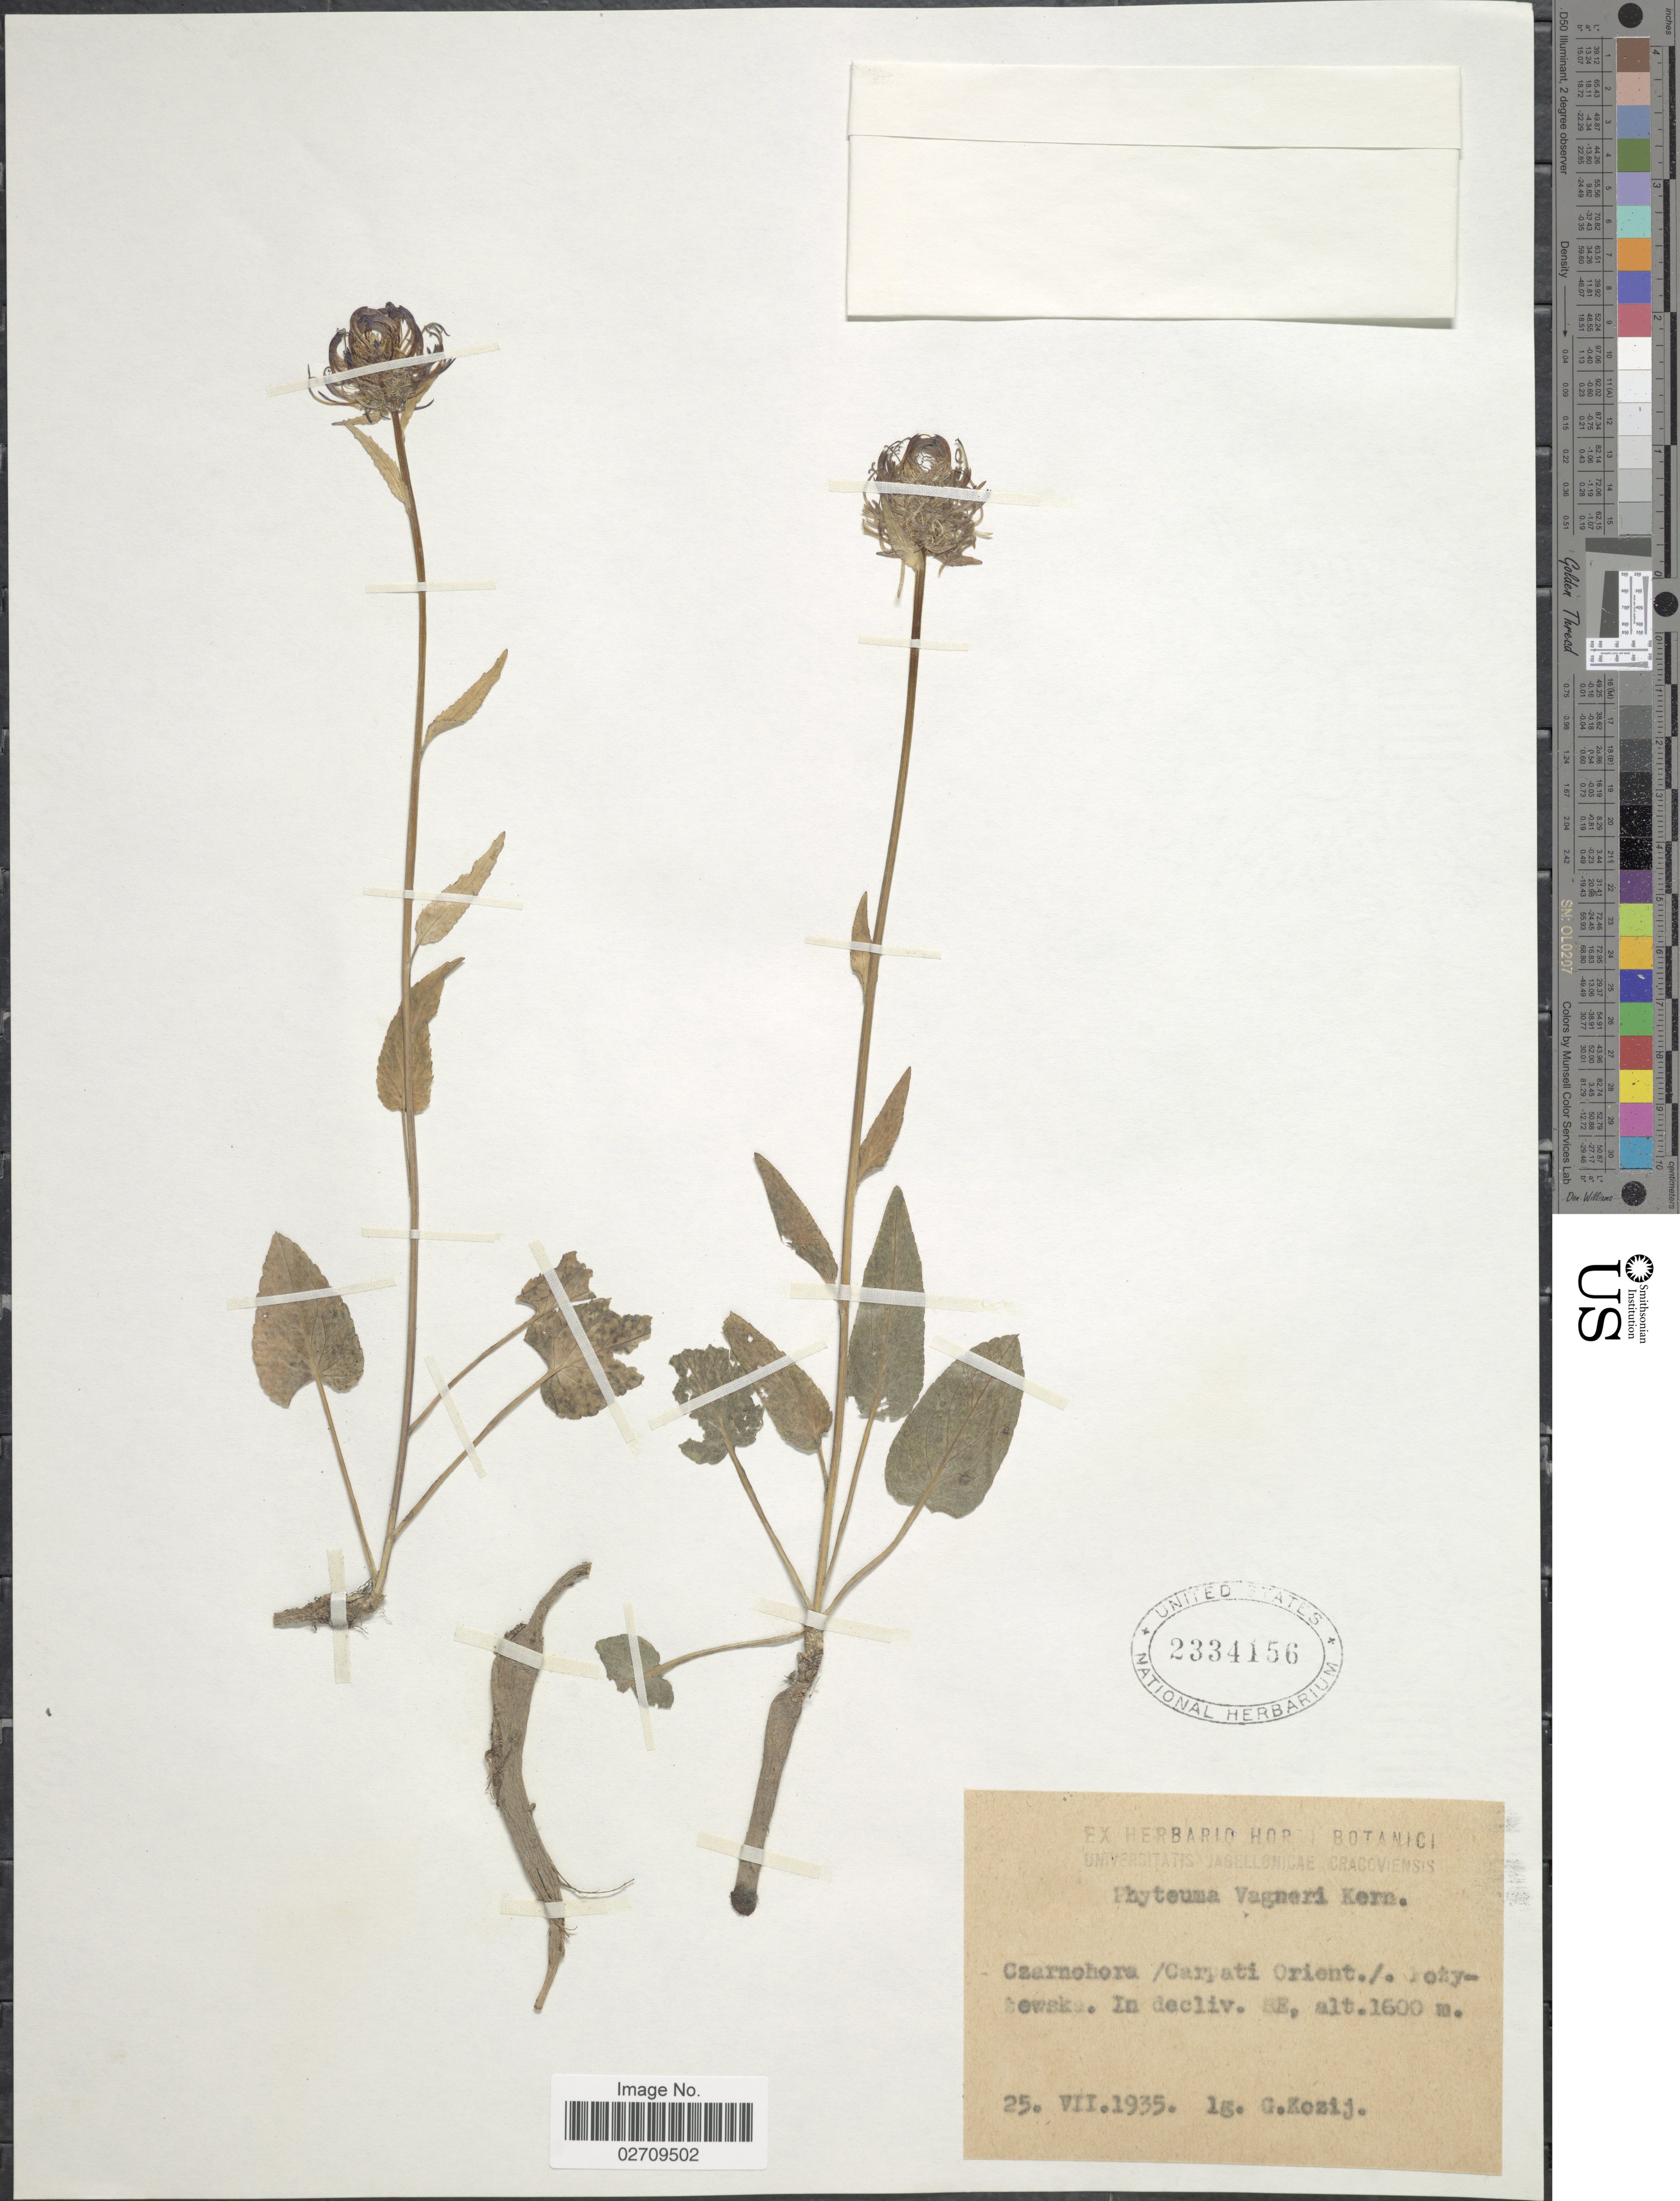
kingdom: Plantae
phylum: Tracheophyta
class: Magnoliopsida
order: Asterales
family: Campanulaceae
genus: Phyteuma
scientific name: Phyteuma vagneri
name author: A. Kern.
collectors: G. Kozij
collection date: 1935-07-25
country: Ukraine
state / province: Zakarpattya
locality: Czarnogóra /Carpati Orient./Pożyżewska.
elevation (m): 1600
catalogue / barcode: US 2334156